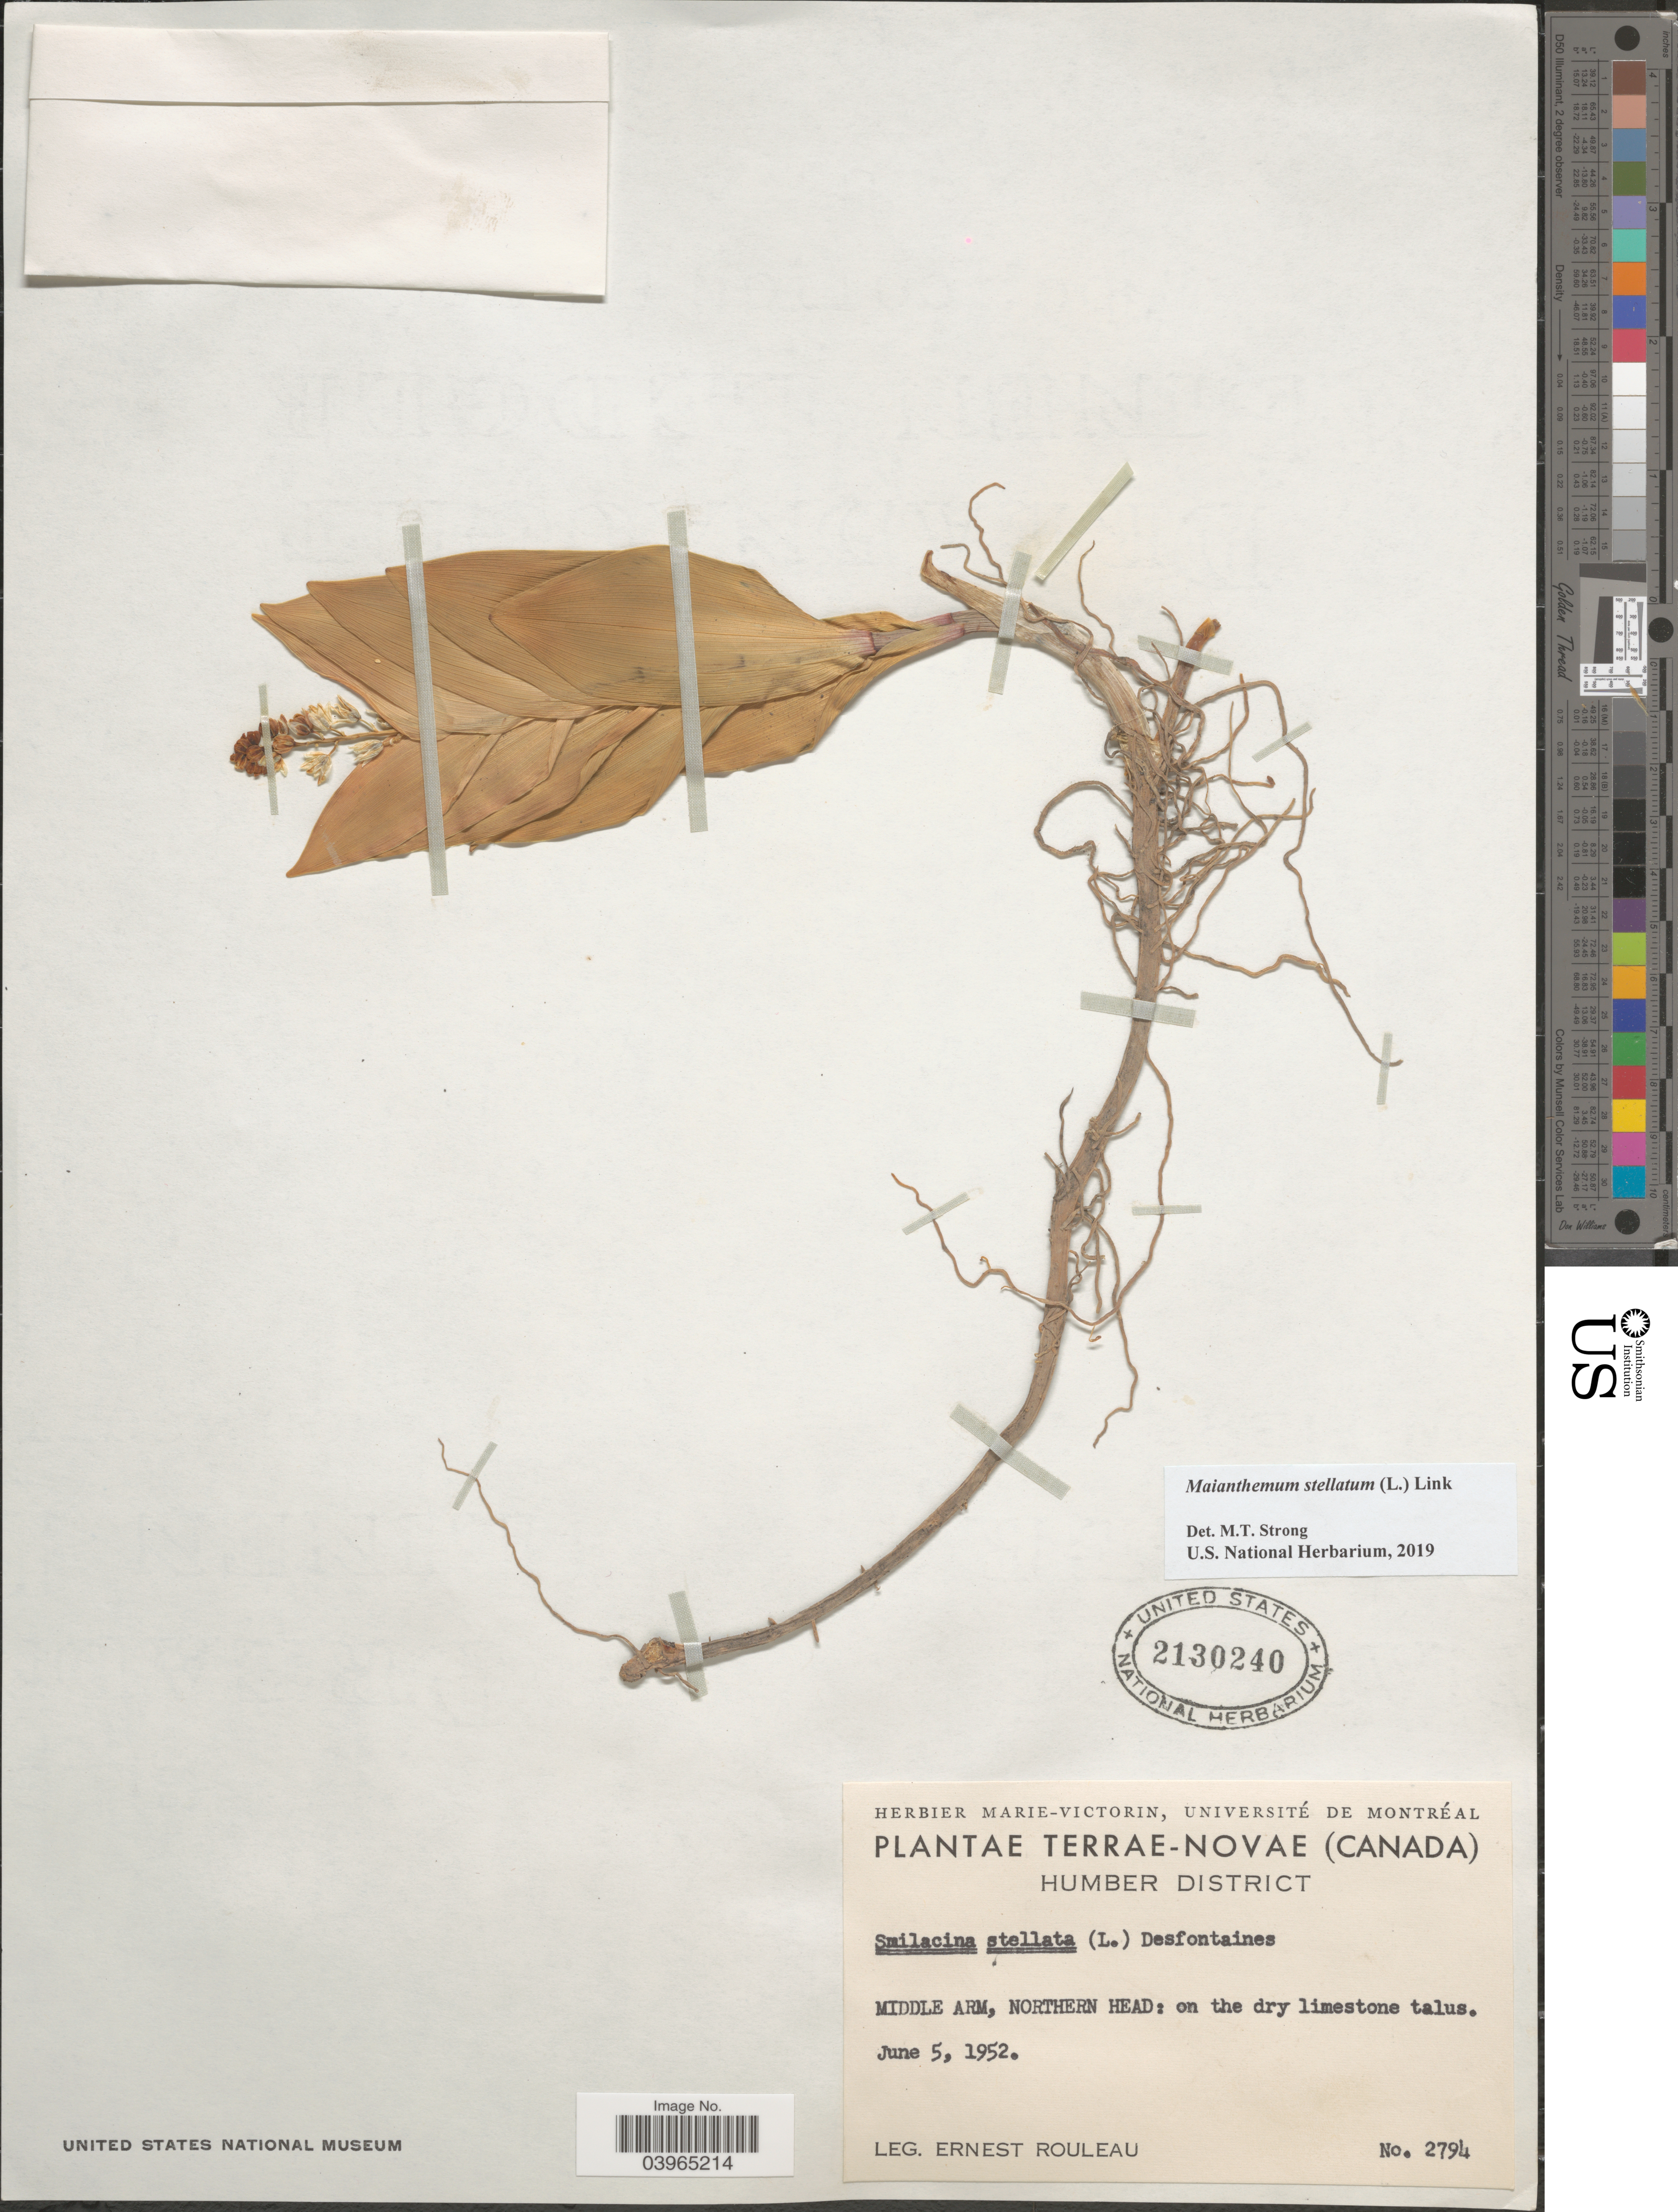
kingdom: Plantae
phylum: Tracheophyta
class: Liliopsida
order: Asparagales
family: Asparagaceae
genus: Maianthemum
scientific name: Maianthemum stellatum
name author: (L.) Link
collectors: J. Rouleau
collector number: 2794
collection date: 1952-06-05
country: Canada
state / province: Newfoundland and Labrador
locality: Terrae-Novae. Humber District. Middle Arm, Northern Head: on the dry limestone talus.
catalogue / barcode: US 2130240